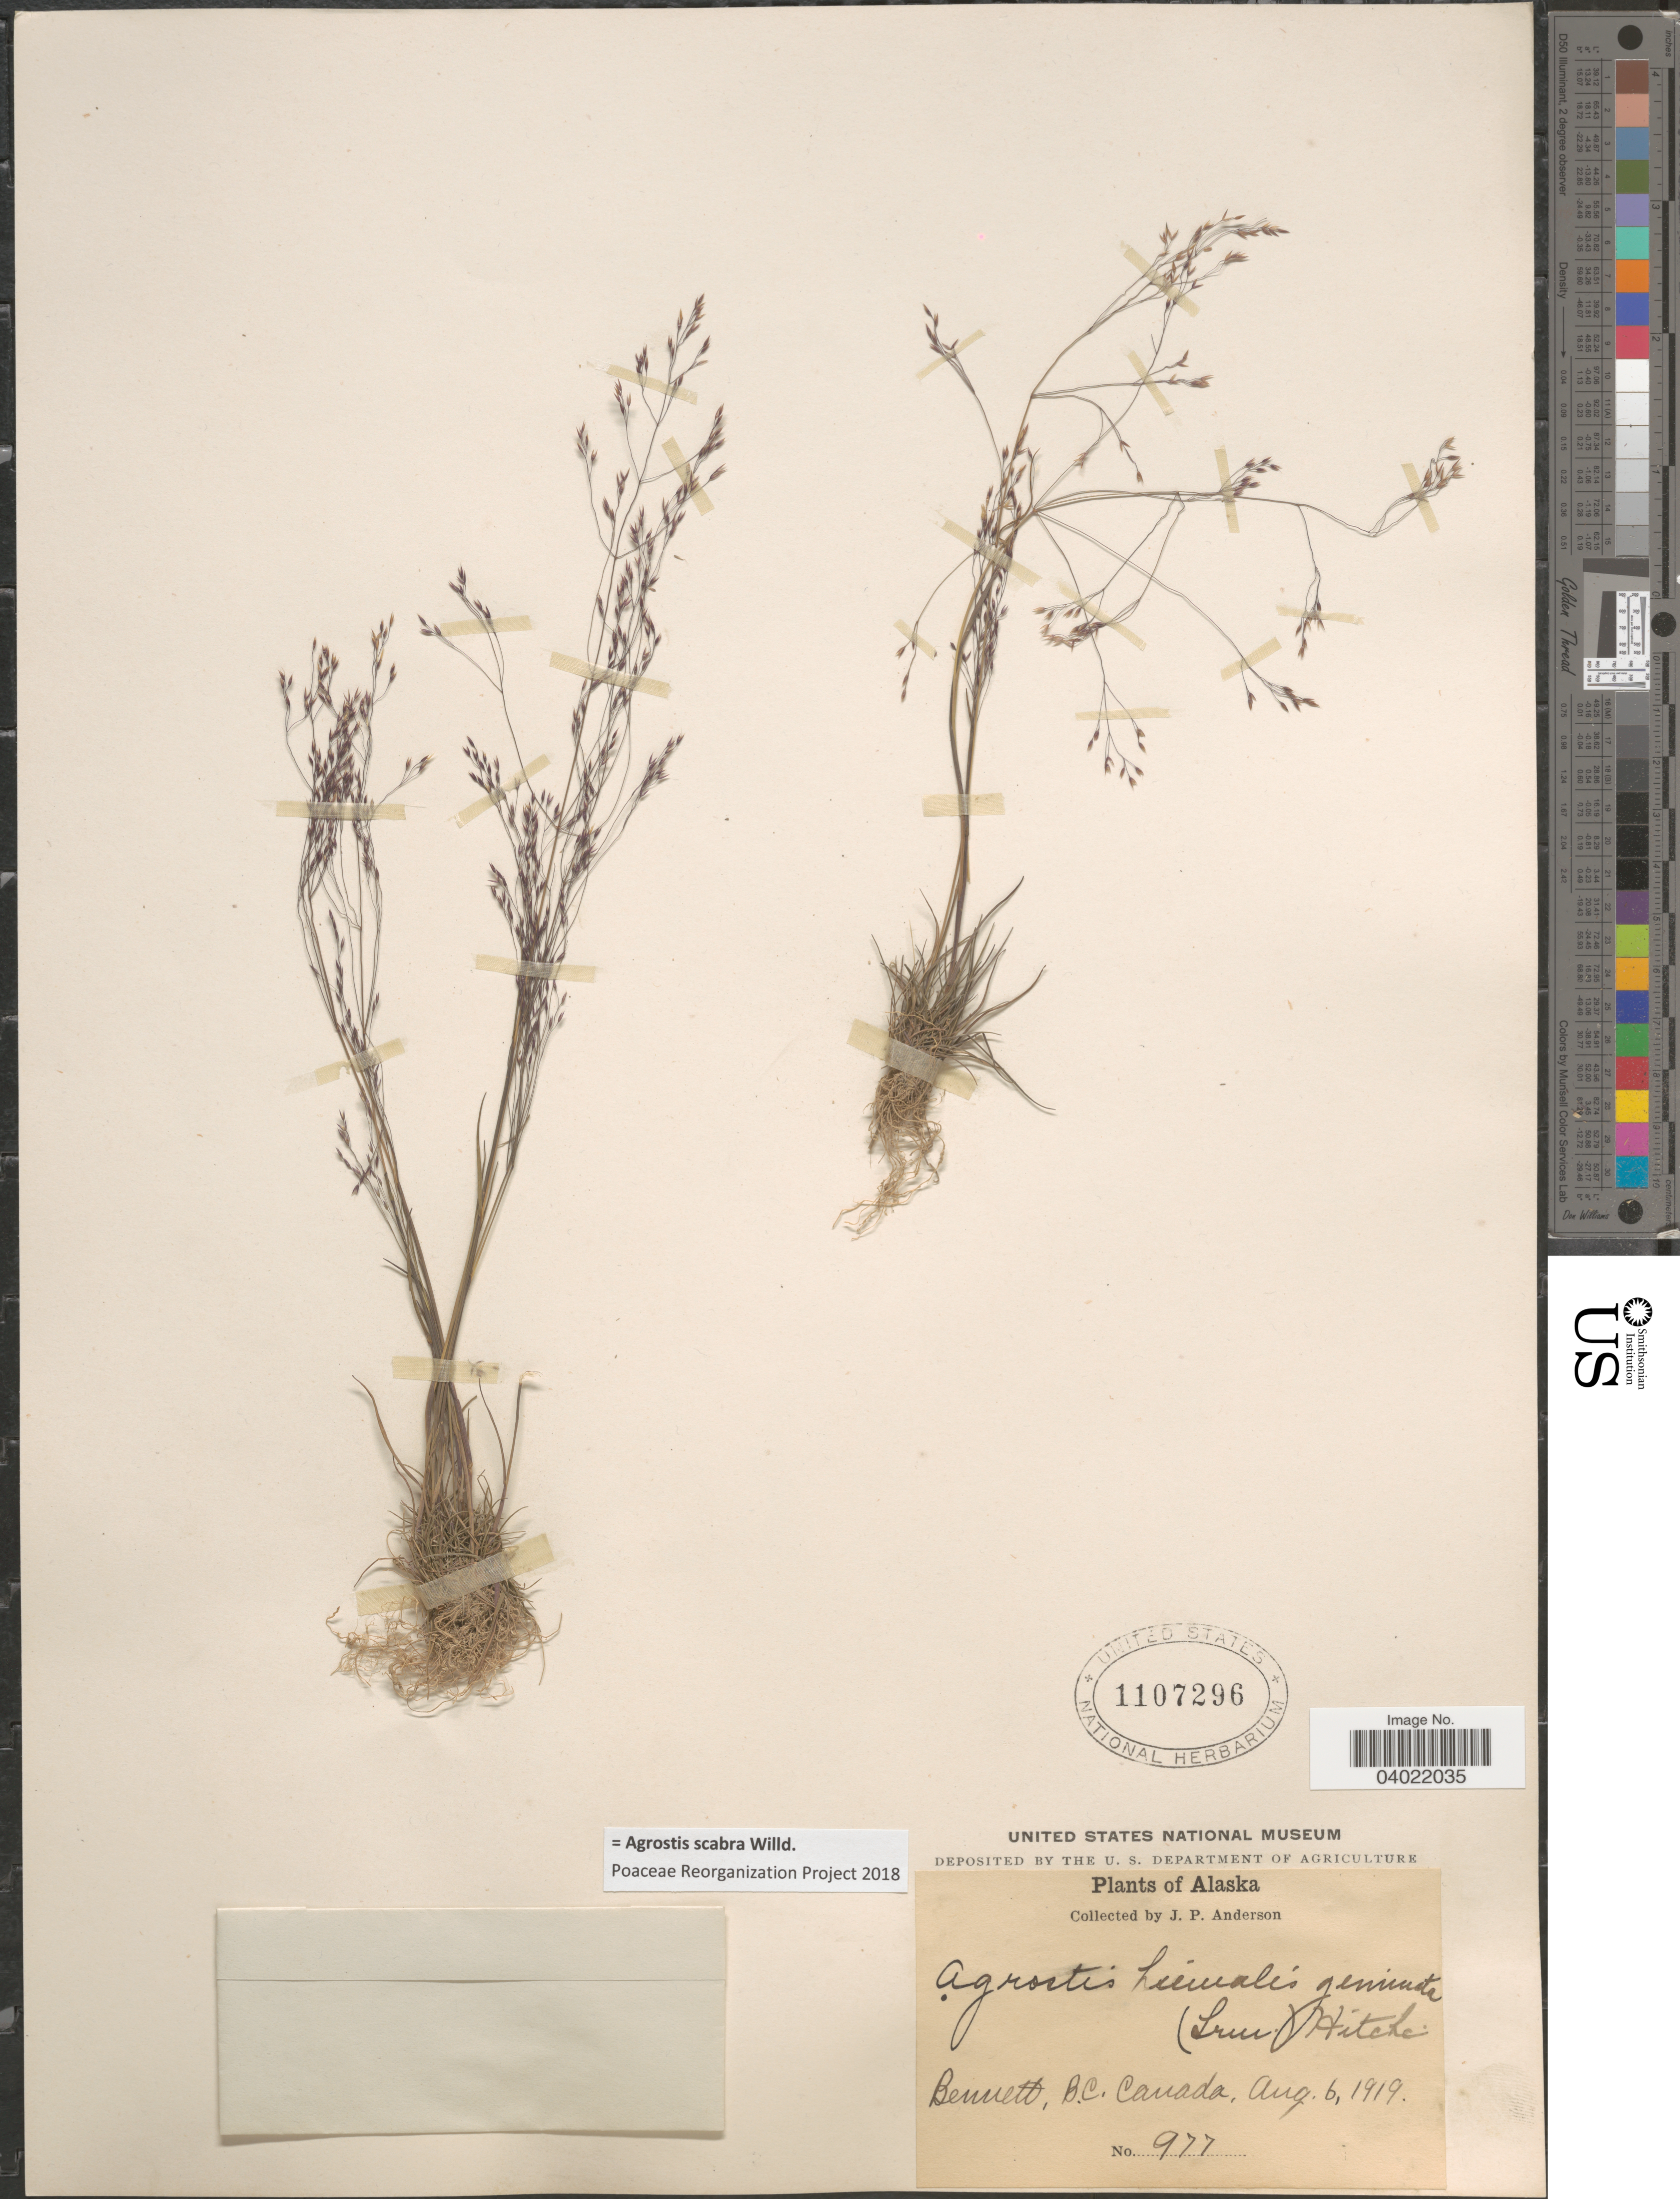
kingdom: Plantae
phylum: Tracheophyta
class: Liliopsida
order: Poales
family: Poaceae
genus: Agrostis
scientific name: Agrostis scabra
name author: Willd.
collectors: J. P. Anderson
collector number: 977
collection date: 1919-08-06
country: Canada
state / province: British Columbia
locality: Bennett.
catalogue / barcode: US 1107296